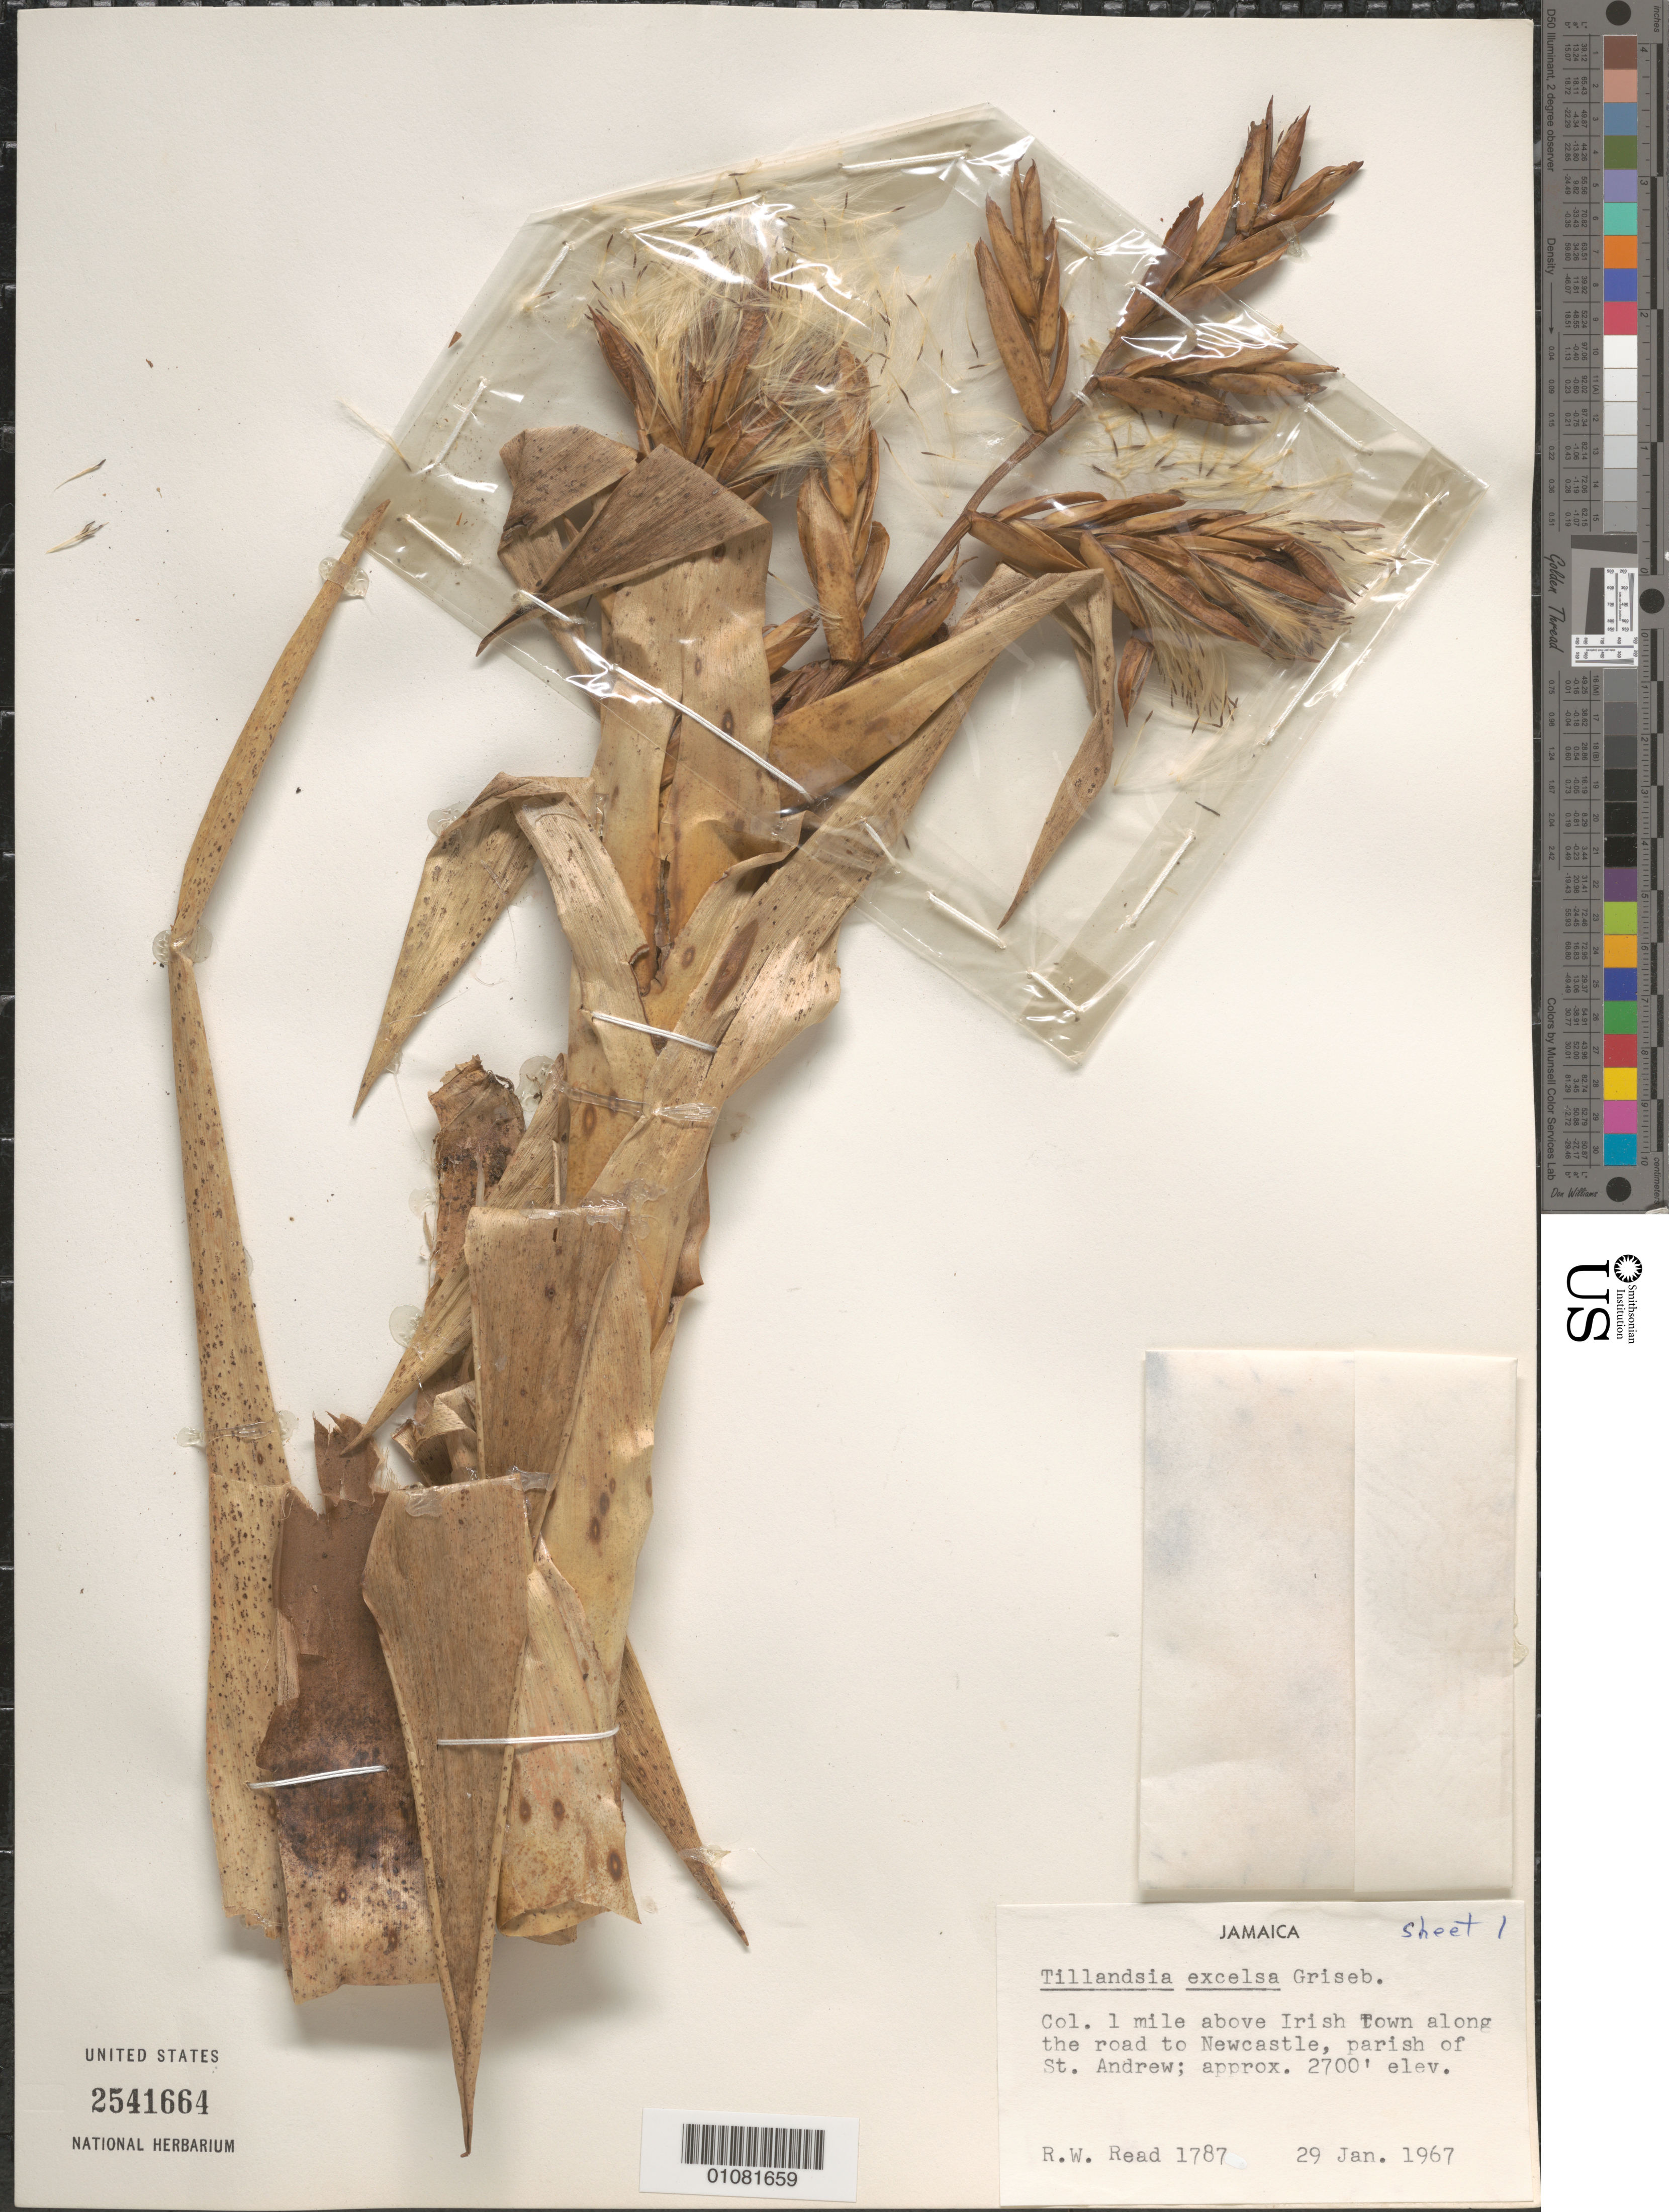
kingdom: Plantae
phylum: Tracheophyta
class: Liliopsida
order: Poales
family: Bromeliaceae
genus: Tillandsia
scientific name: Tillandsia excelsa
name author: Griseb.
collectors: R. W. Read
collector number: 1787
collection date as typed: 29 Jan 1967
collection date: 1967-01-29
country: Jamaica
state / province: Saint Andrew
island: Jamaica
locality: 1 mile above Irish Town along the road to Newcastle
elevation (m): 823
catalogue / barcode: US 2541664